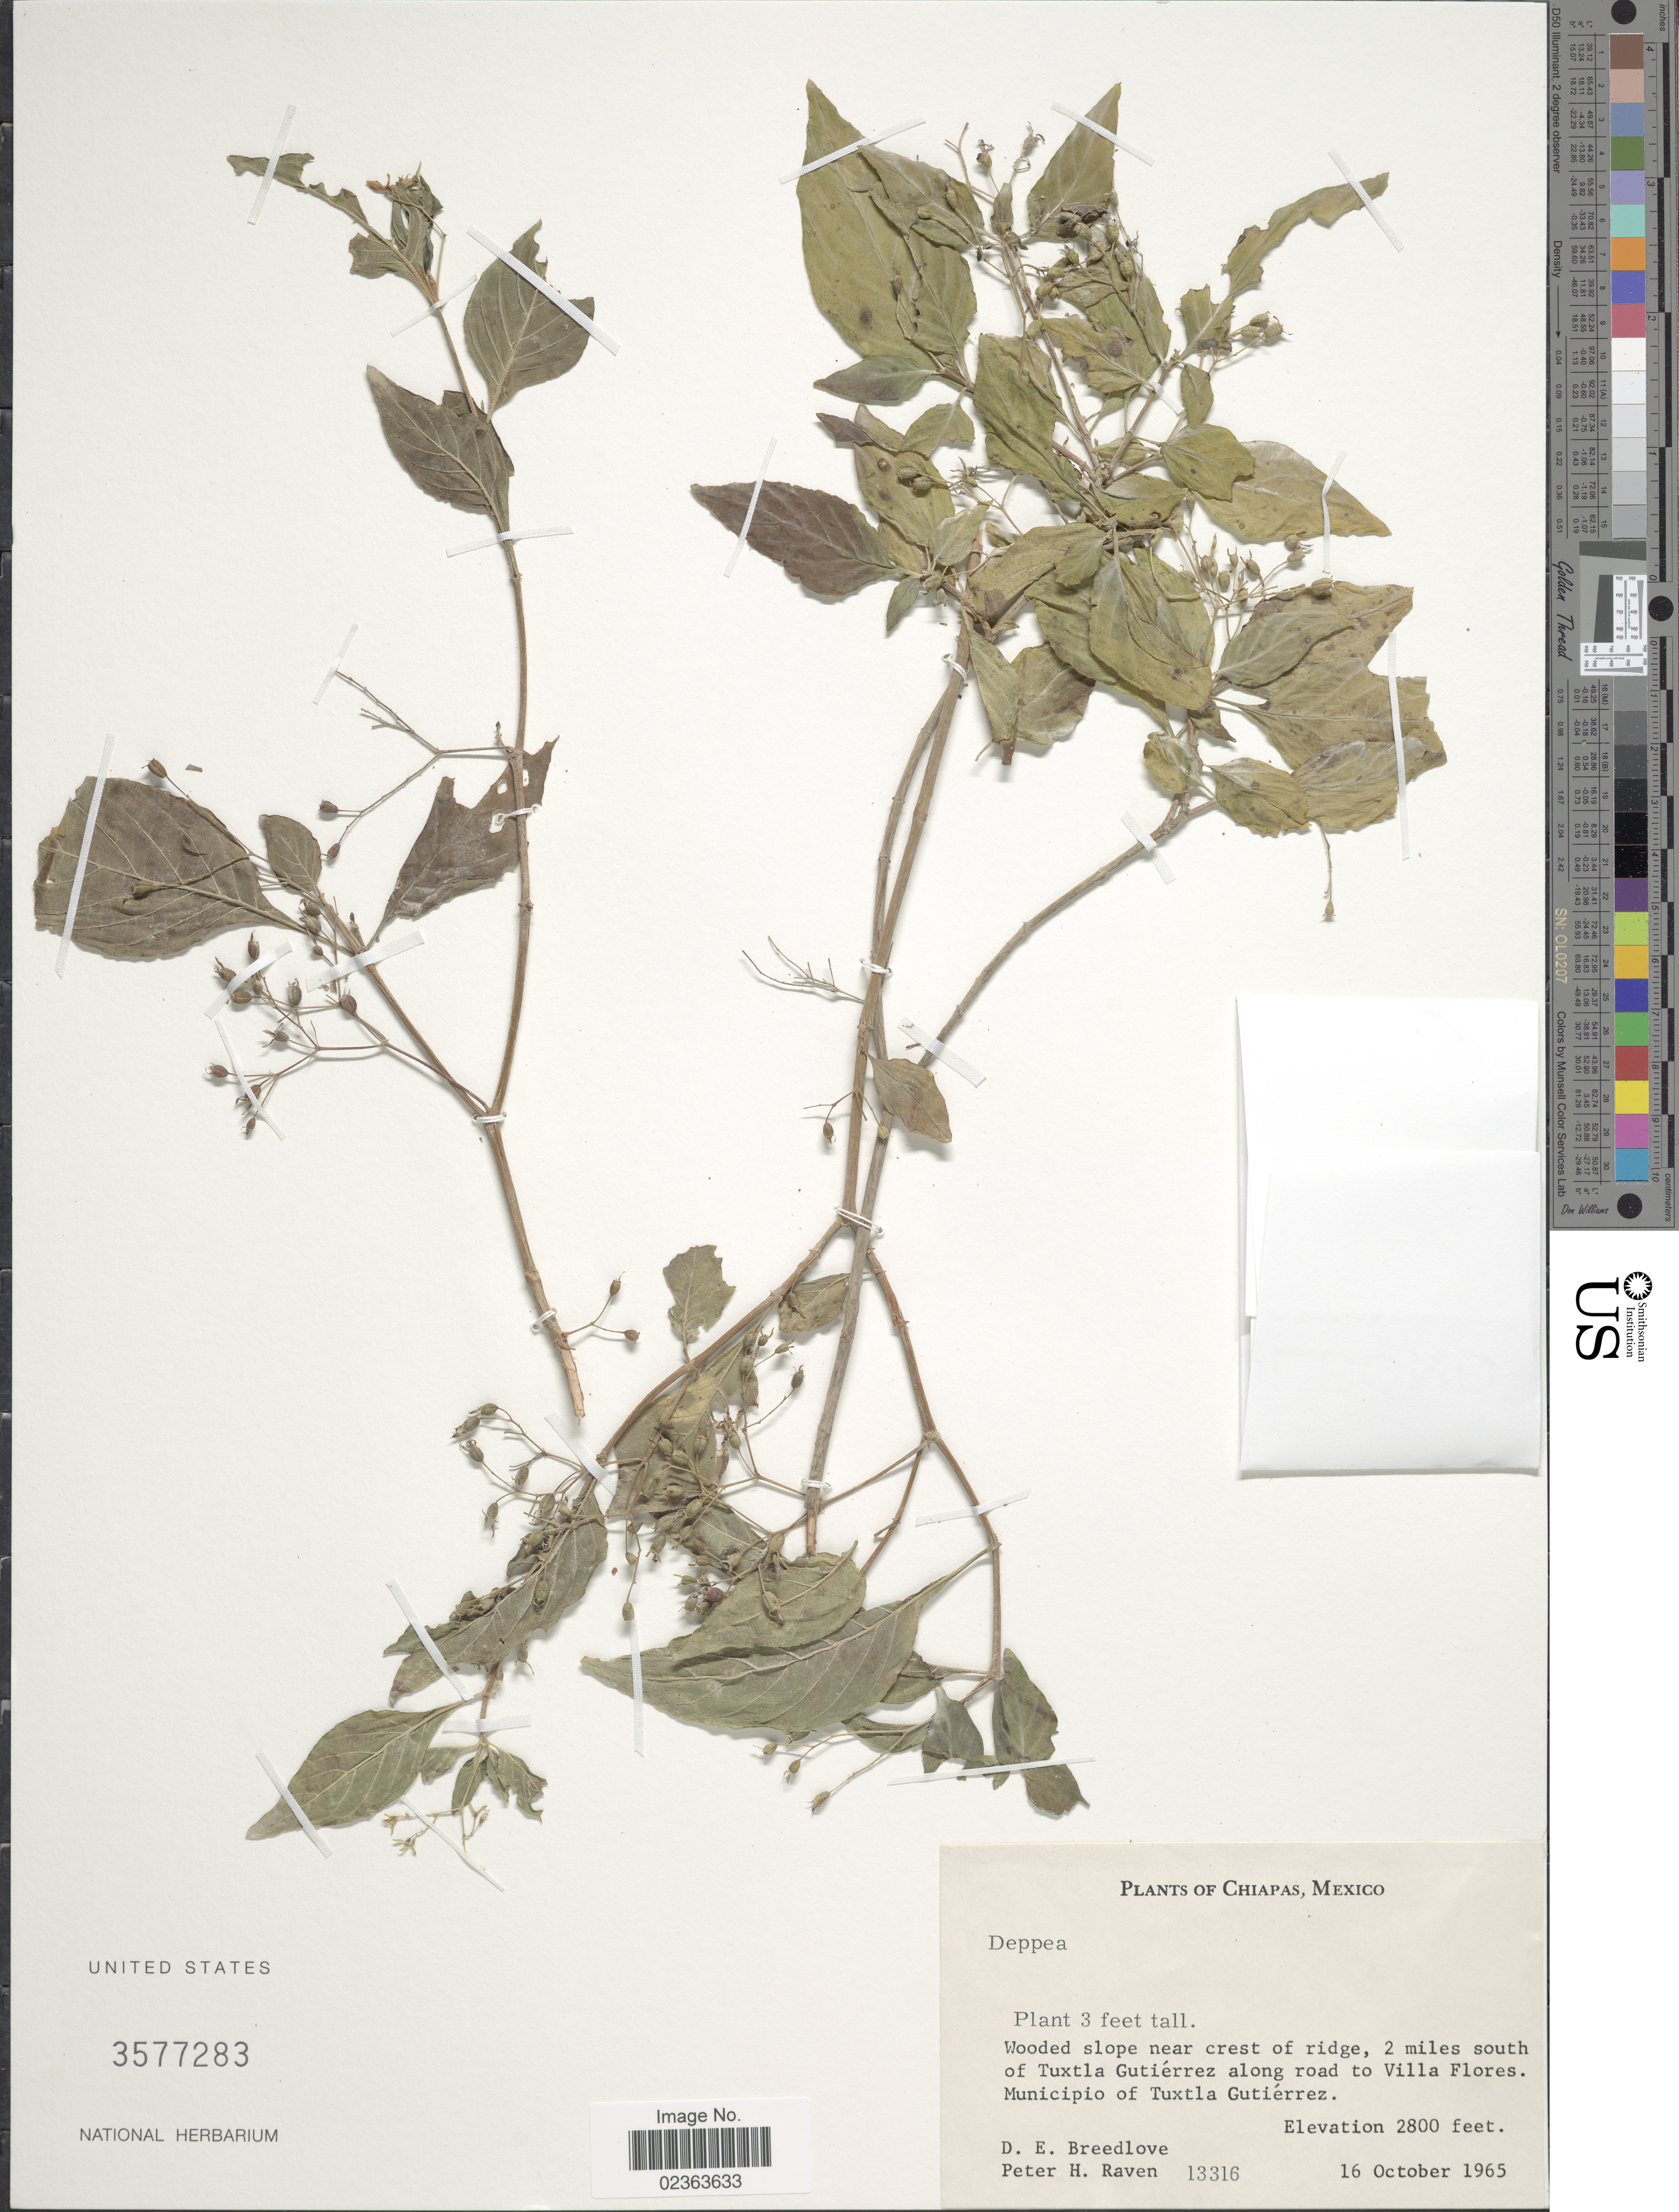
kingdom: Plantae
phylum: Tracheophyta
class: Magnoliopsida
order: Gentianales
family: Rubiaceae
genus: Deppea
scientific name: Deppea sp.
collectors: D. E. Breedlove & P. Raven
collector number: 13316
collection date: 1965-10-16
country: Mexico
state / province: Chiapas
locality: Wooded slope near crest of ridge, 2 miles south of Tuxtla Gutiérrez along road to Villa Flores. Municipio of Tuxtla Gutiérrez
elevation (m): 853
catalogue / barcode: US 3577283